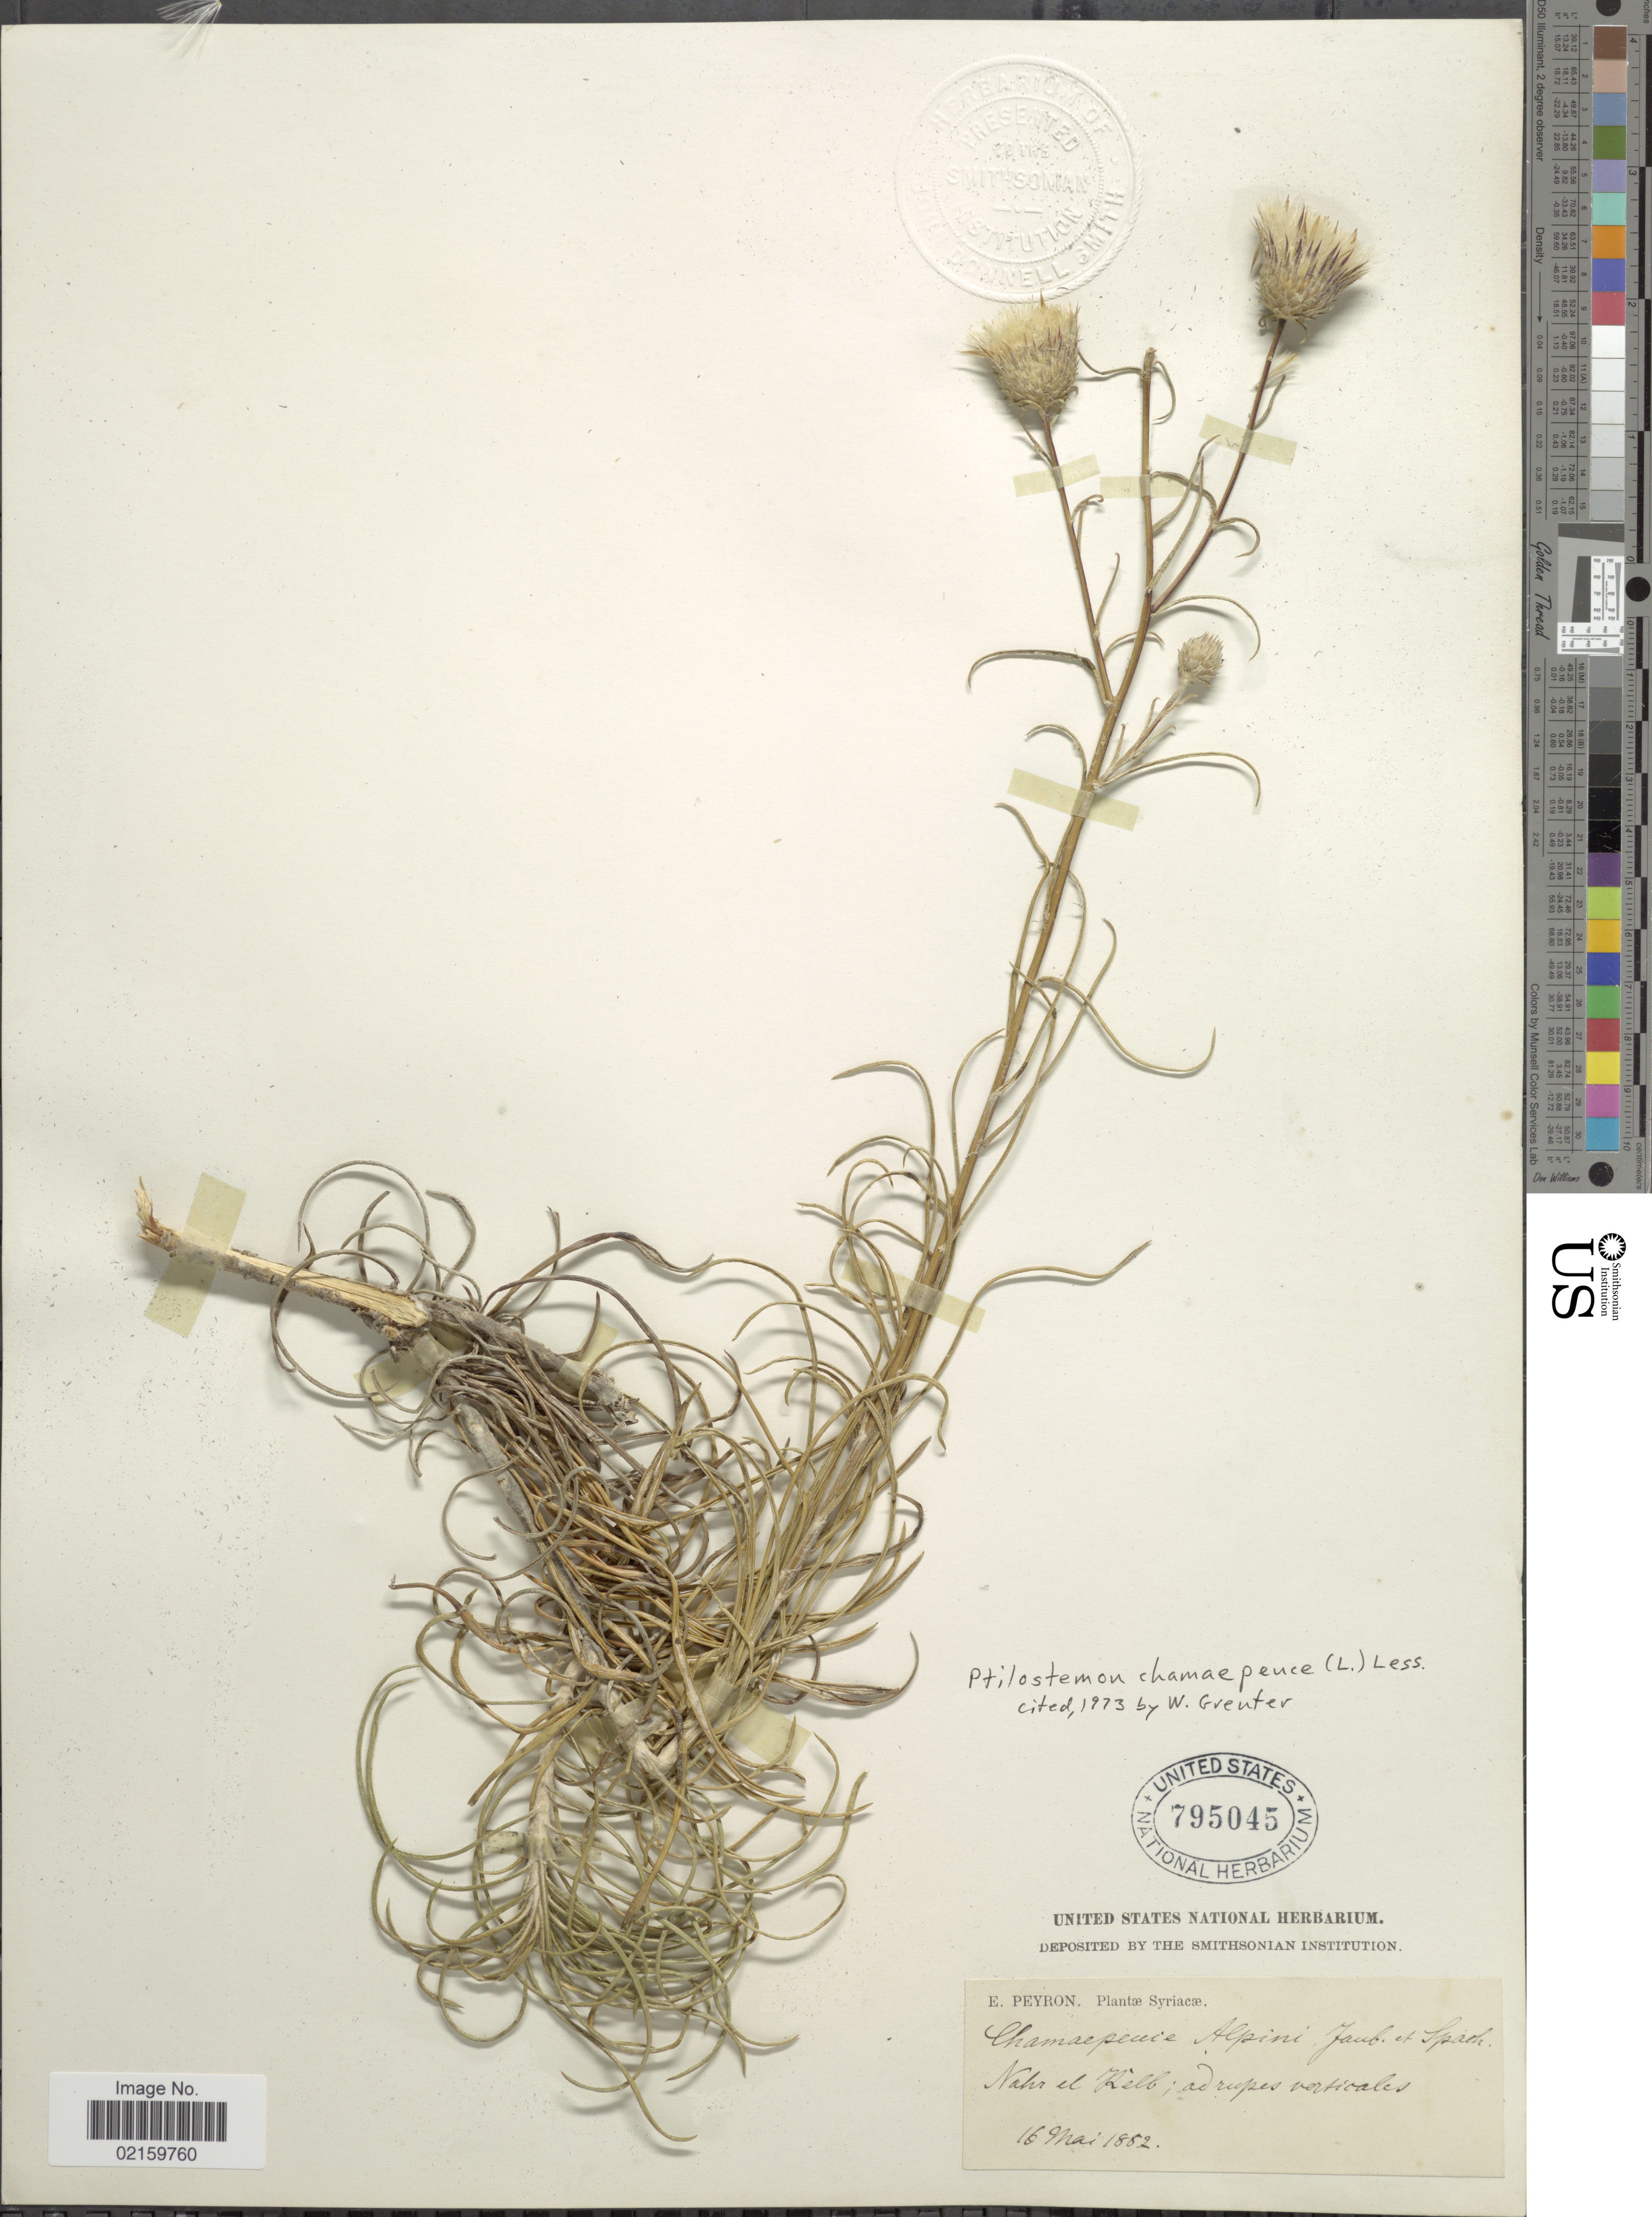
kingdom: Plantae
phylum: Tracheophyta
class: Magnoliopsida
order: Asterales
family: Asteraceae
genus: Ptilostemon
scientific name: Ptilostemon chamaepeuce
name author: (L.) Less.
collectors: E. Peyron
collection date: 1882-05-16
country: Syria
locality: Nahr el Kelb; ad rupes verticales [interpreted]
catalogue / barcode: US 795045